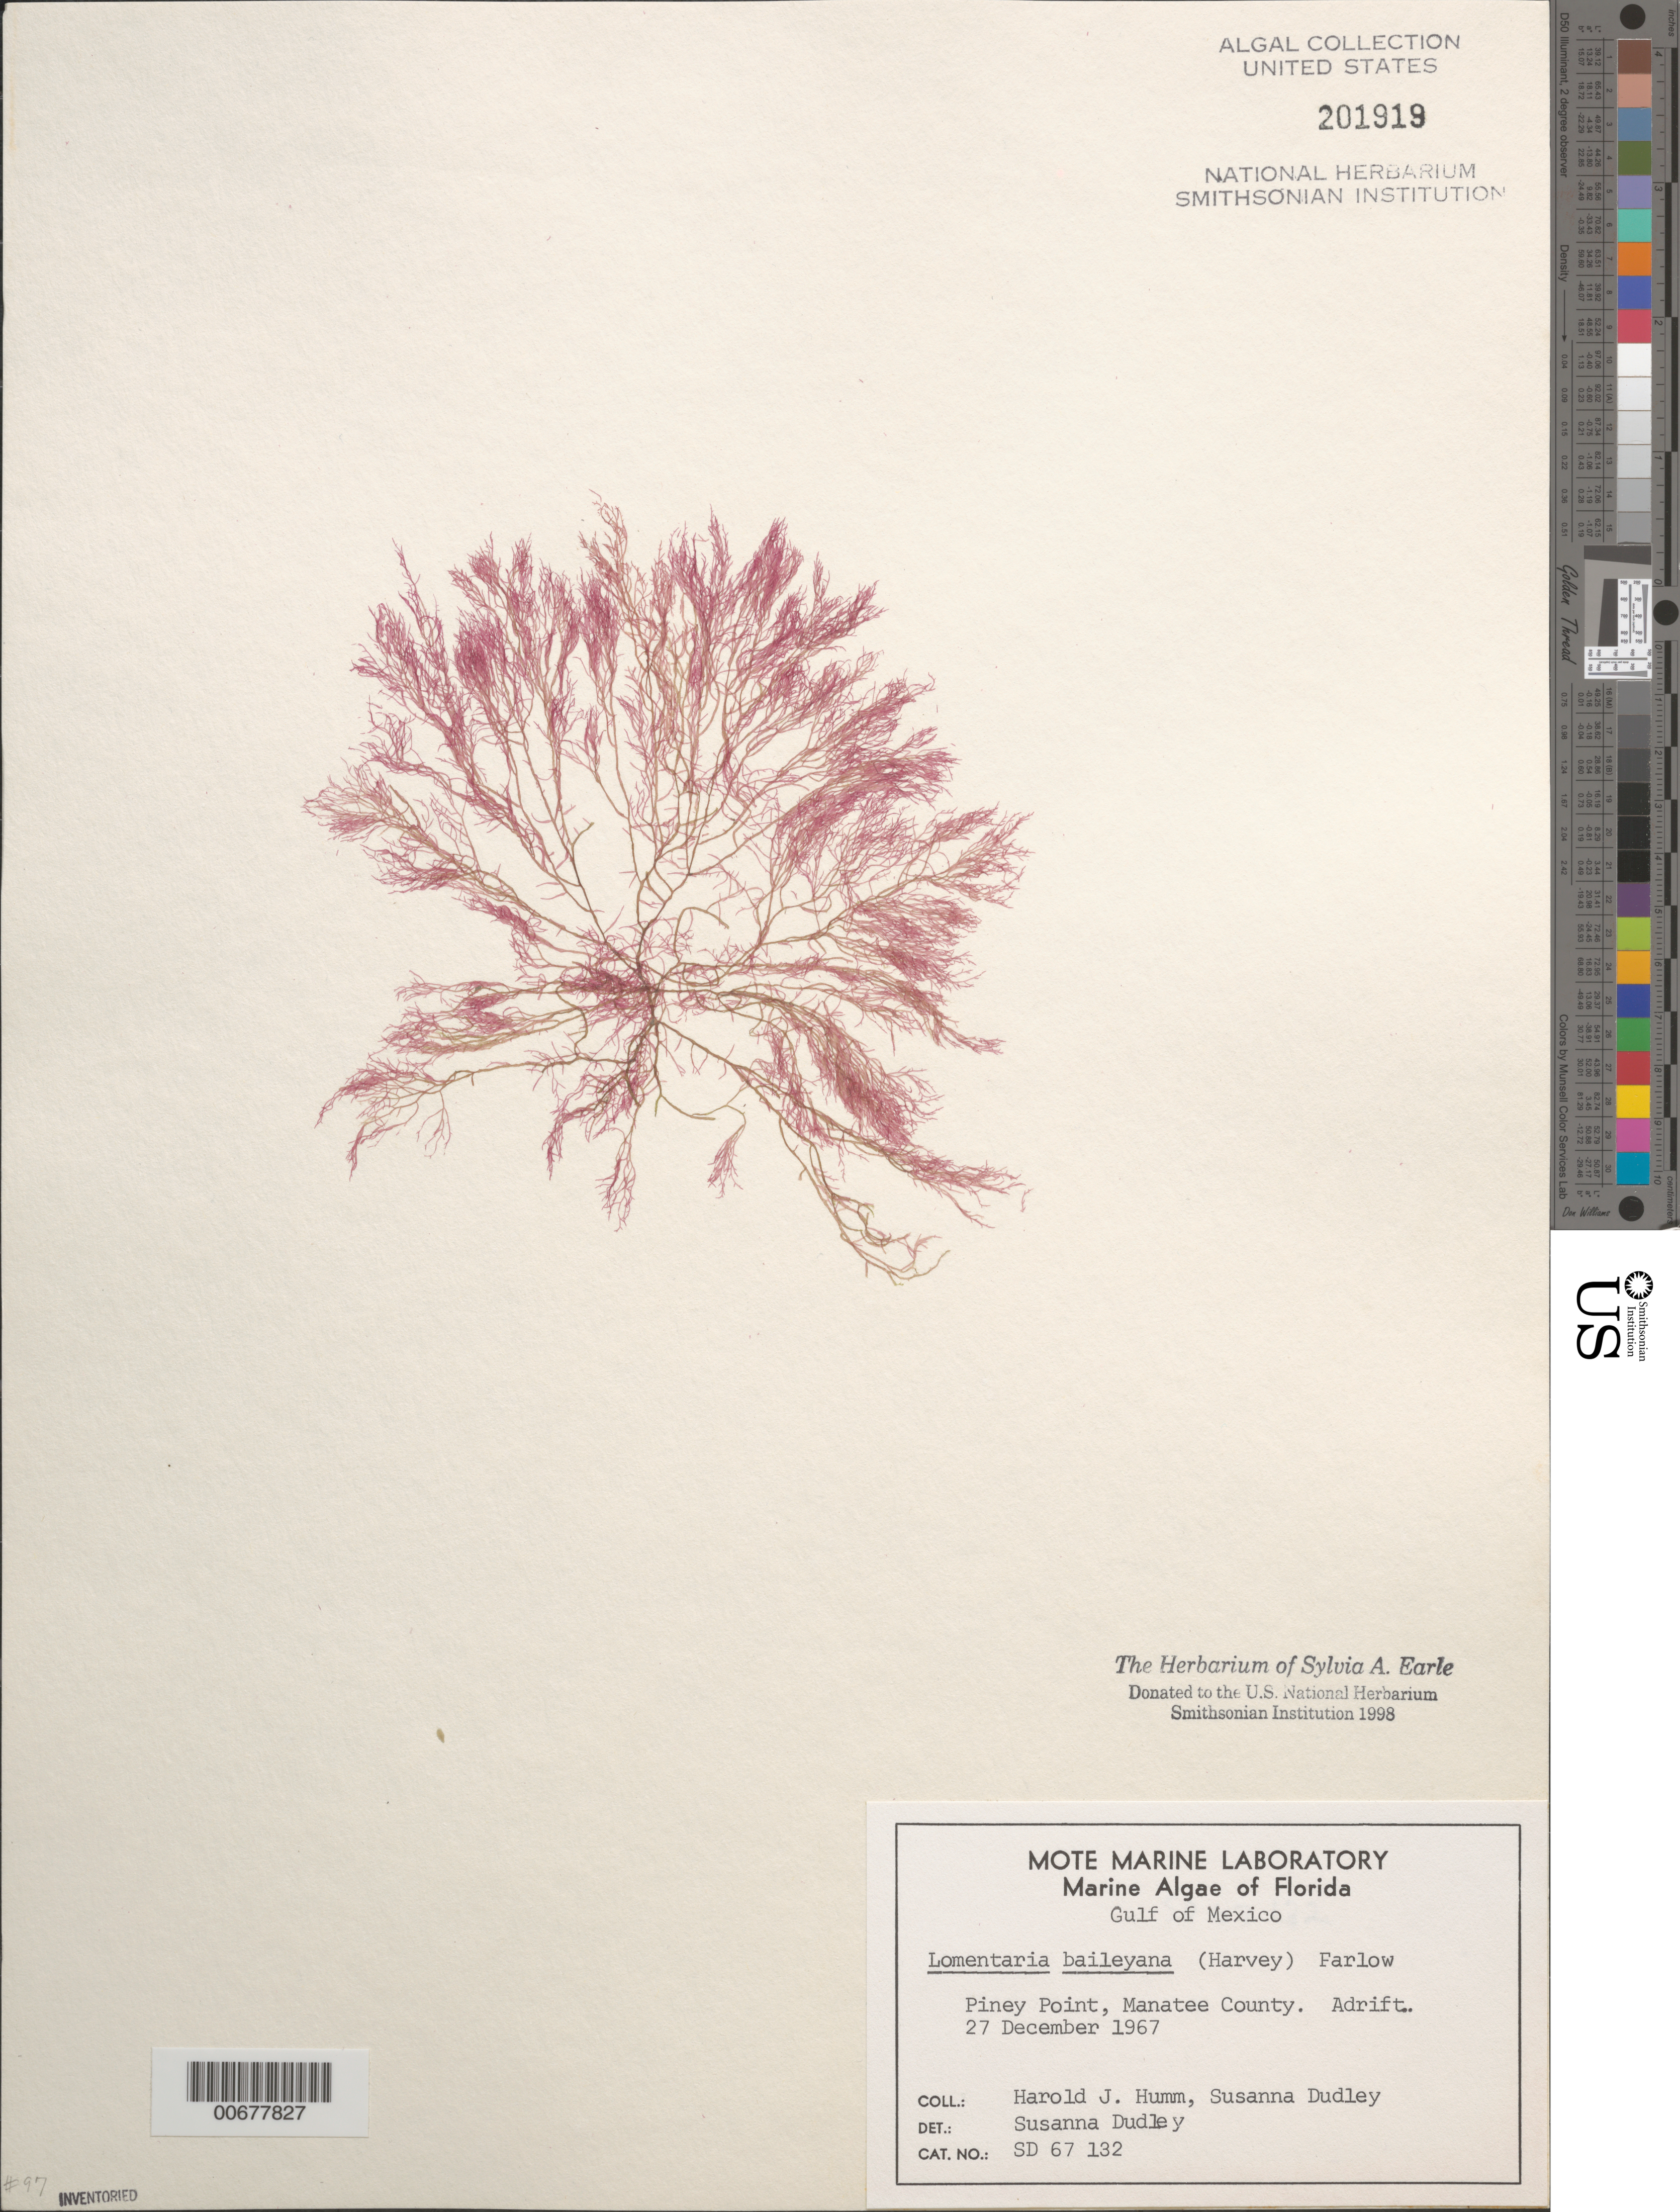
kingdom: Plantae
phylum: Rhodophyta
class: Florideophyceae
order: Rhodymeniales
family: Lomentariaceae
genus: Hooperia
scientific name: Hooperia divaricata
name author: (Durant) M.J. Wynne et al.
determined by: Algae name updating Project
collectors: S. Dudley & H. J. Humm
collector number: SD 67 132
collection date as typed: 27 Dec 1967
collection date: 1967-12-27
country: United States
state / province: Florida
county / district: Manatee County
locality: Piney Point, Tampa Bay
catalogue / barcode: US 201919